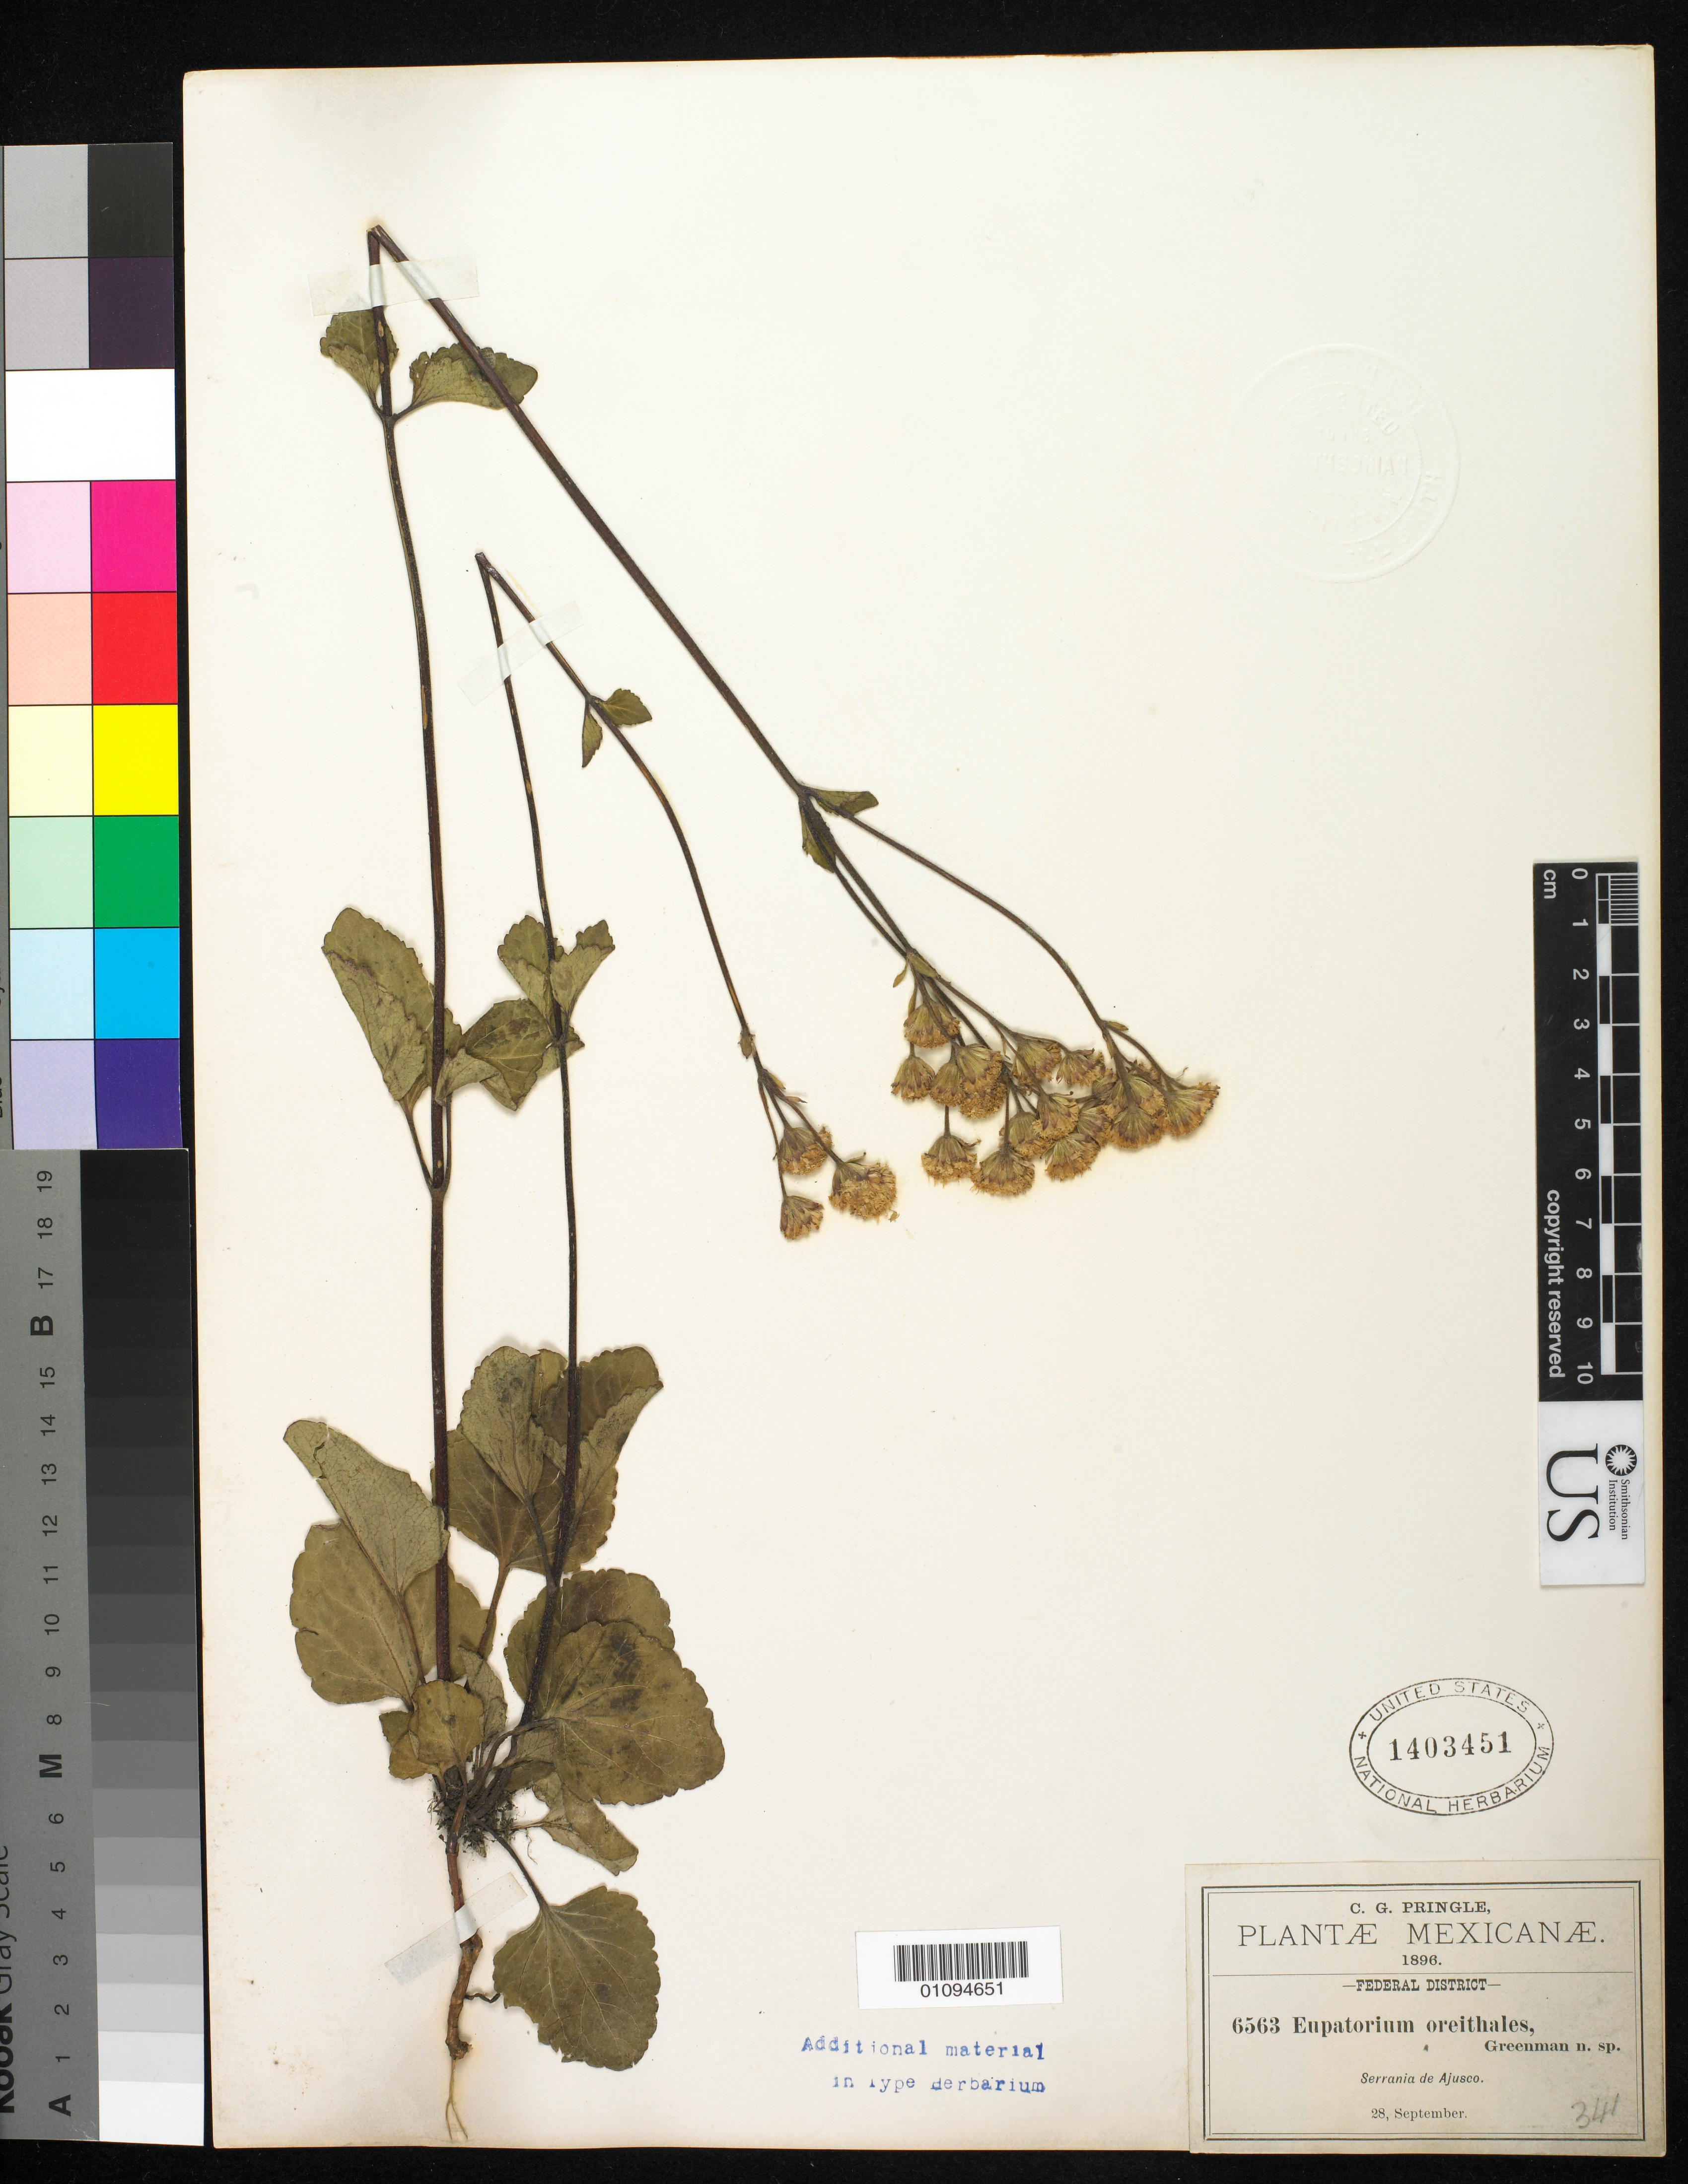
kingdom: Plantae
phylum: Tracheophyta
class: Magnoliopsida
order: Asterales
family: Asteraceae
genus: Eupatorium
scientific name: Eupatorium oreithales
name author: Greenm.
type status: Isotype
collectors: C. G. Pringle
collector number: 6563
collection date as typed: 28 Sep 1896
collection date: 1896-09-28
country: Mexico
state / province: Distrito Federal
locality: Serrania de Ajusco.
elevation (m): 2400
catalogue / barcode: US 1403451